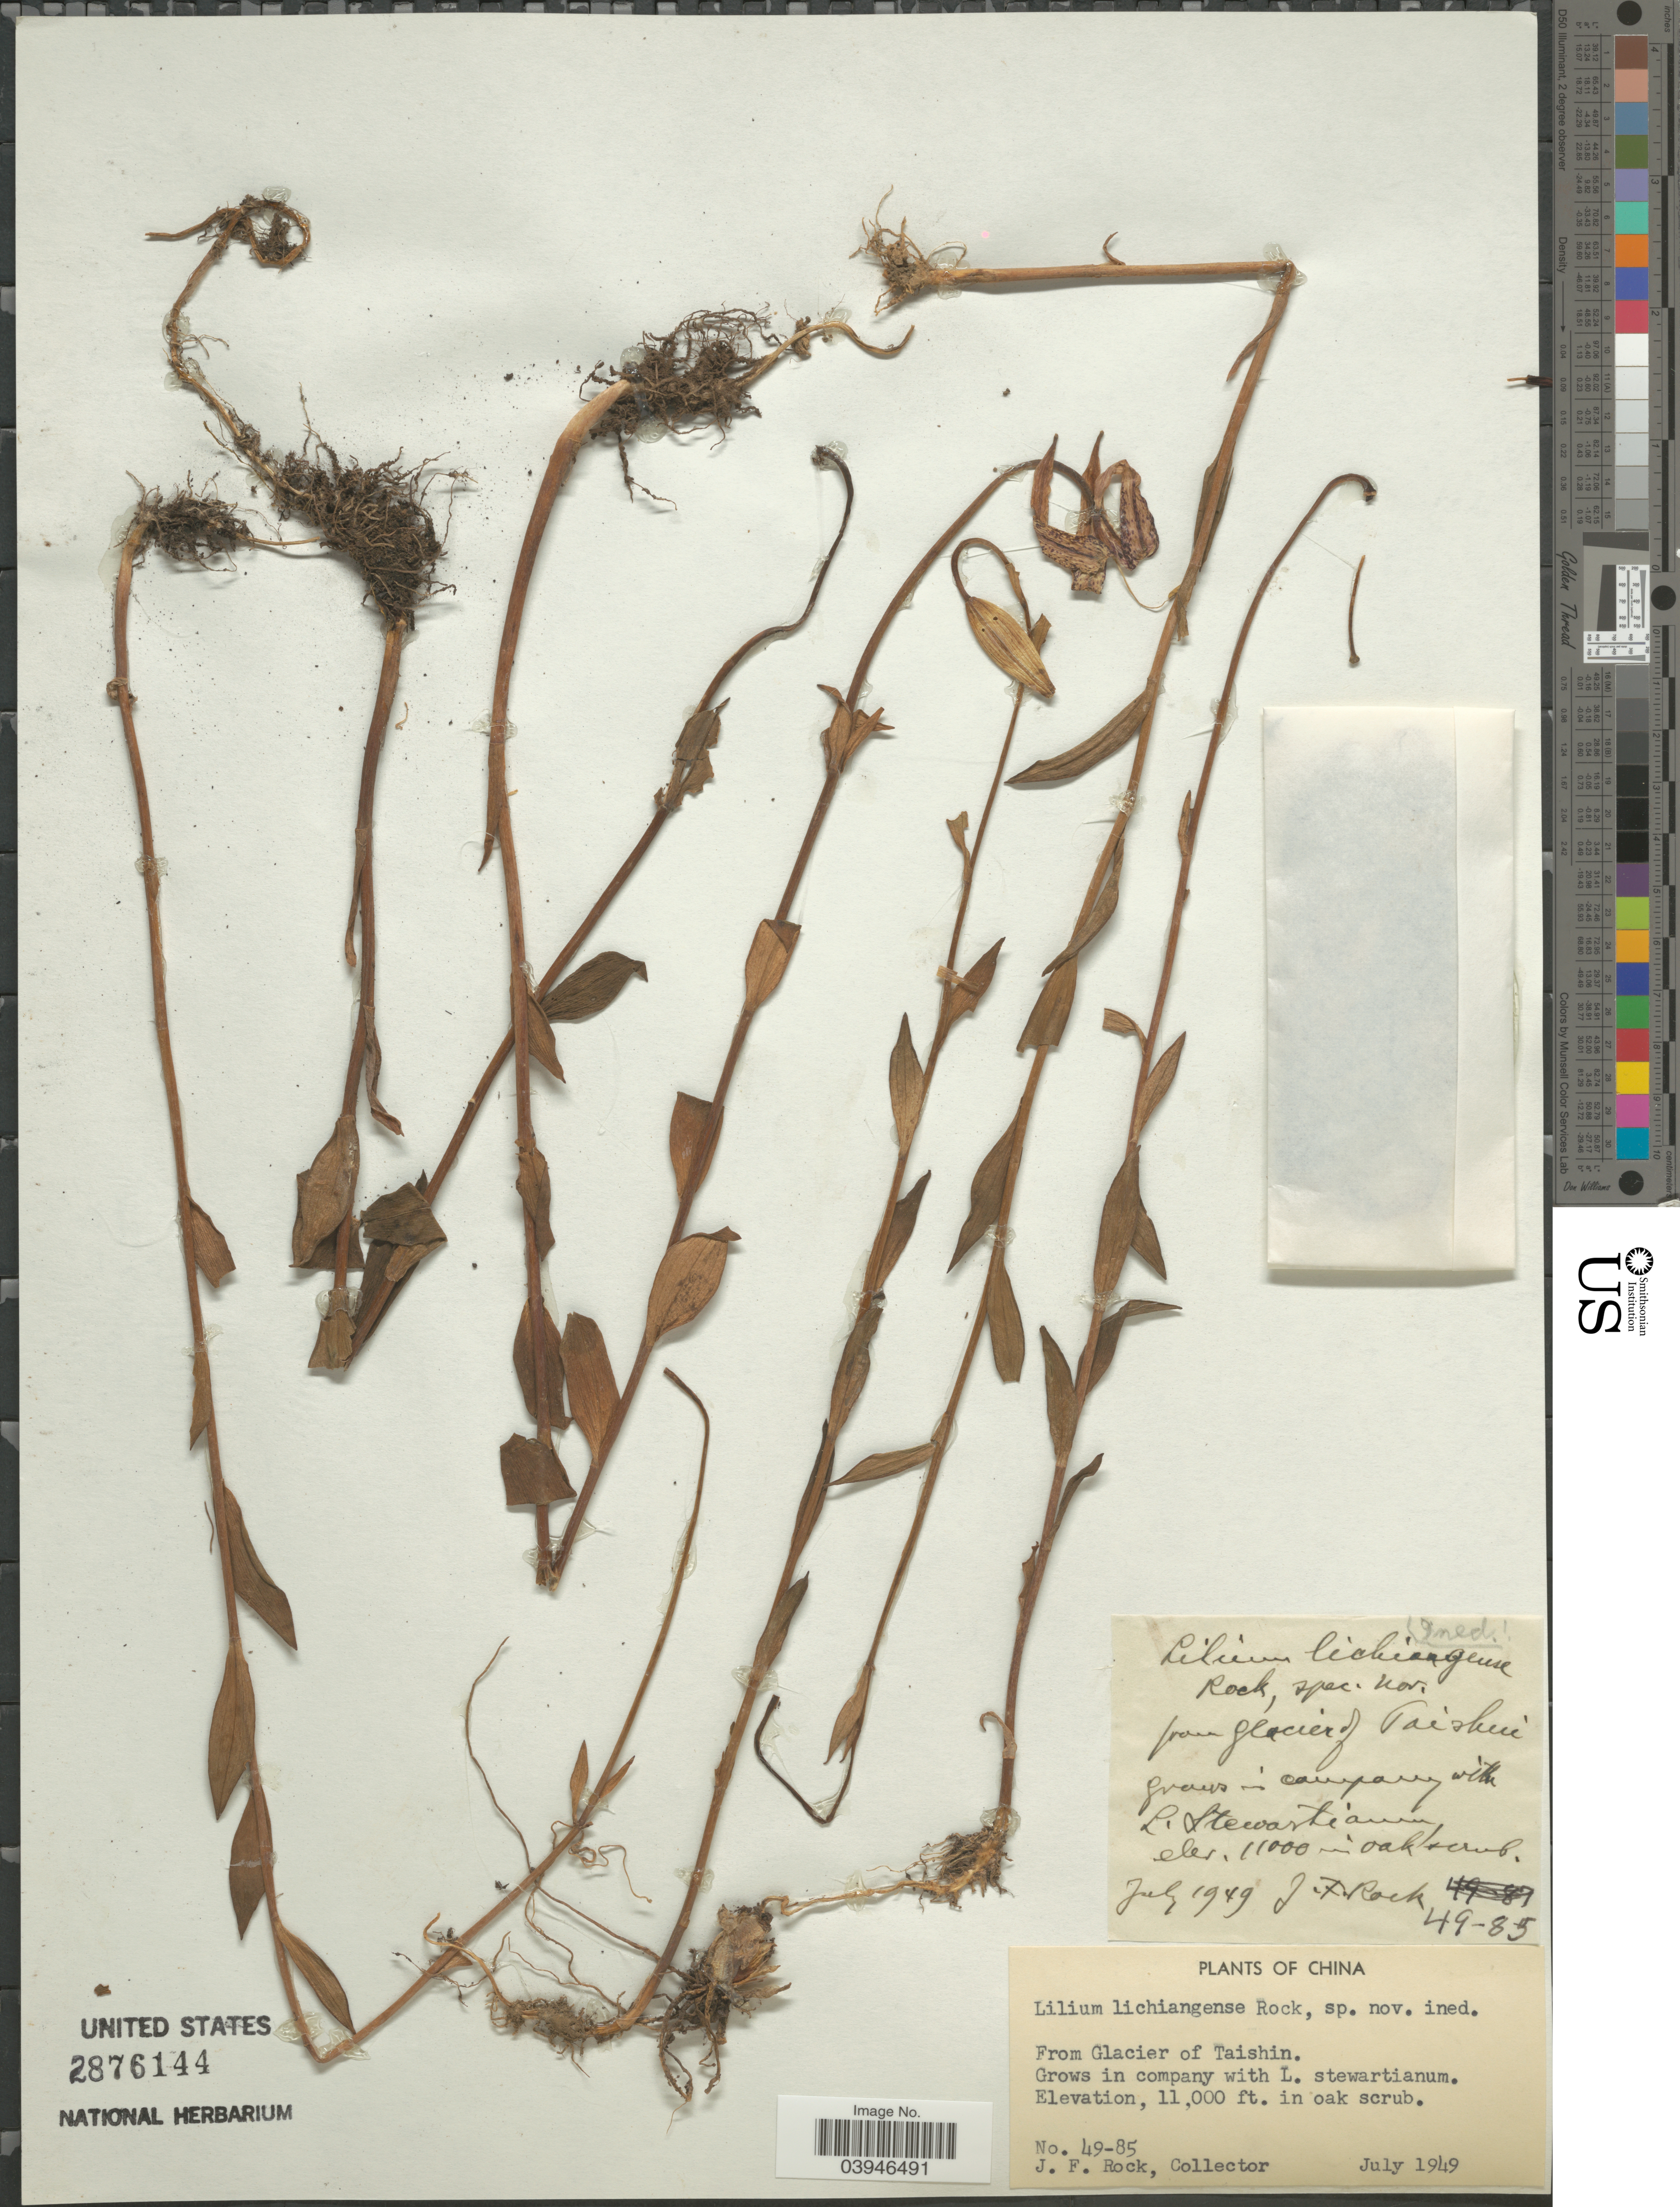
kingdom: Plantae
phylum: Tracheophyta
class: Liliopsida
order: Liliales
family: Liliaceae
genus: Lilium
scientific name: Lilium lichiagense Rock, sp. nov., ined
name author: Rock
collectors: J. Rock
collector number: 49-85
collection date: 1949-07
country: China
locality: From Glacier of Taishin.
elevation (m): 3353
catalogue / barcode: US 2876144